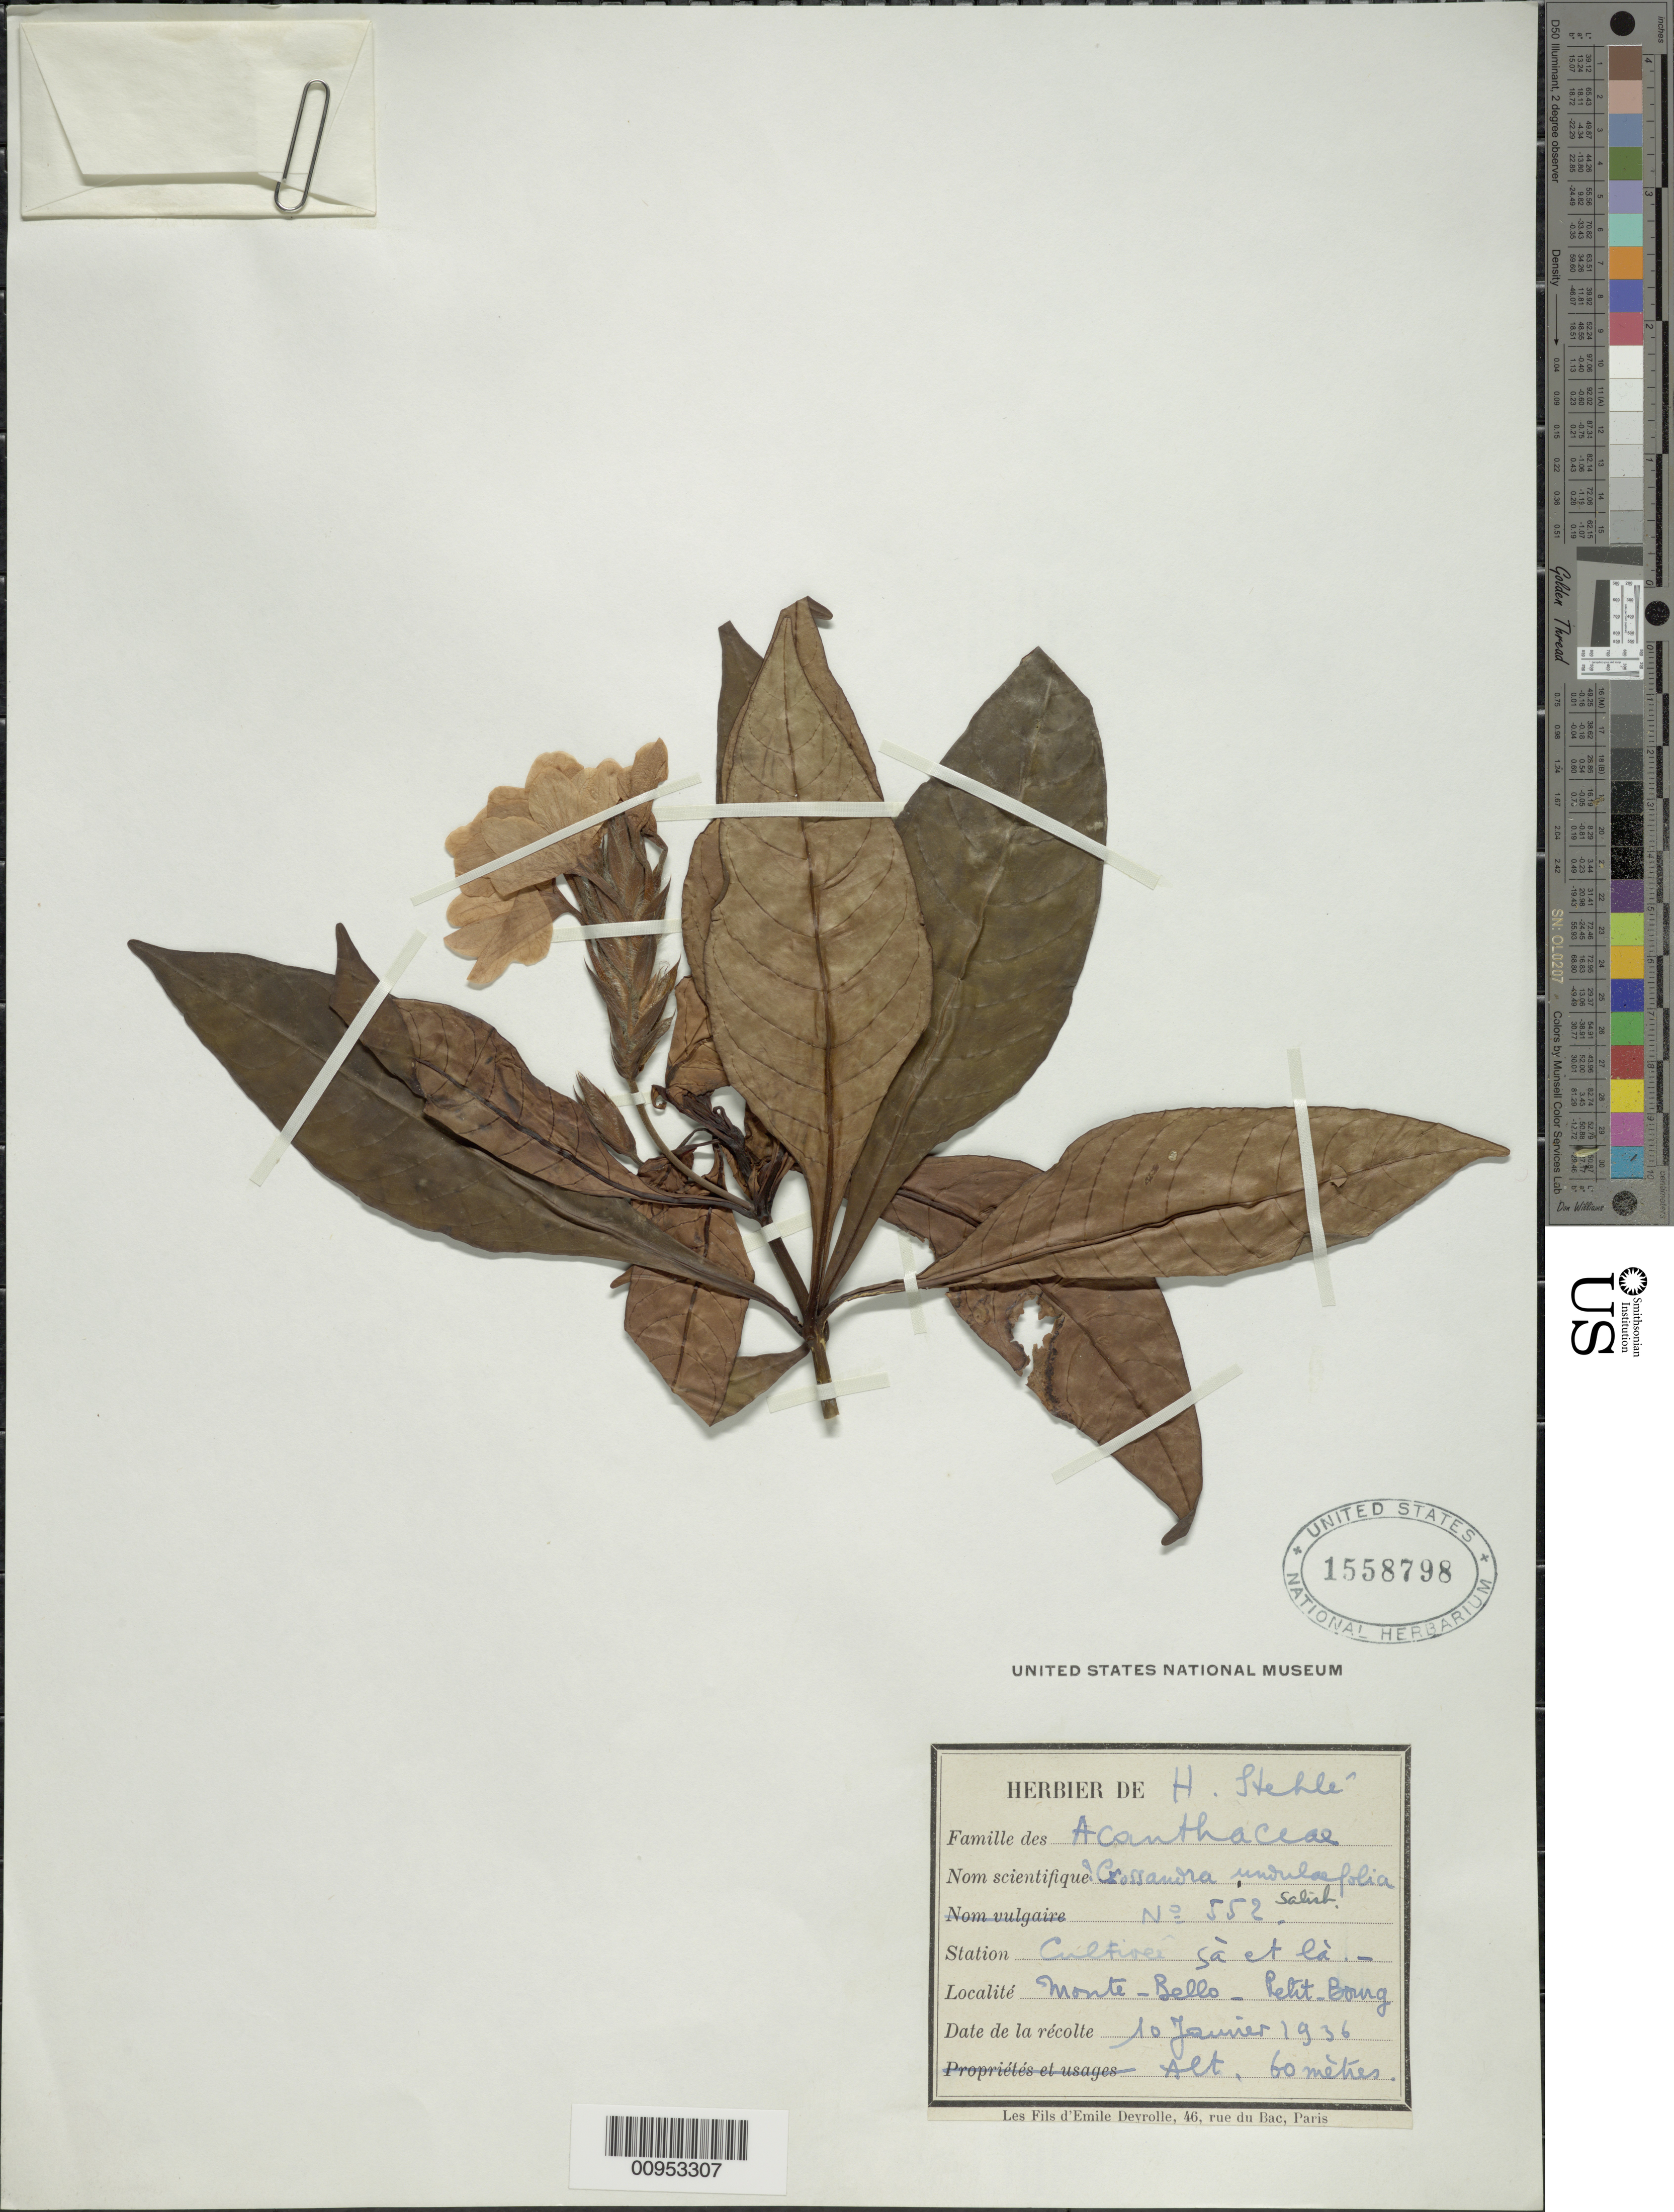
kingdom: Plantae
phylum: Tracheophyta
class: Magnoliopsida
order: Lamiales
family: Acanthaceae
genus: Crossandra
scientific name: Crossandra infundibuliformis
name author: (L.) Nees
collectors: H. Stehlé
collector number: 552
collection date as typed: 10 Jan 1936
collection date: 1936-01-10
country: Guadeloupe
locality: Monte Bello, Petit Bourg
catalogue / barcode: US 1558798